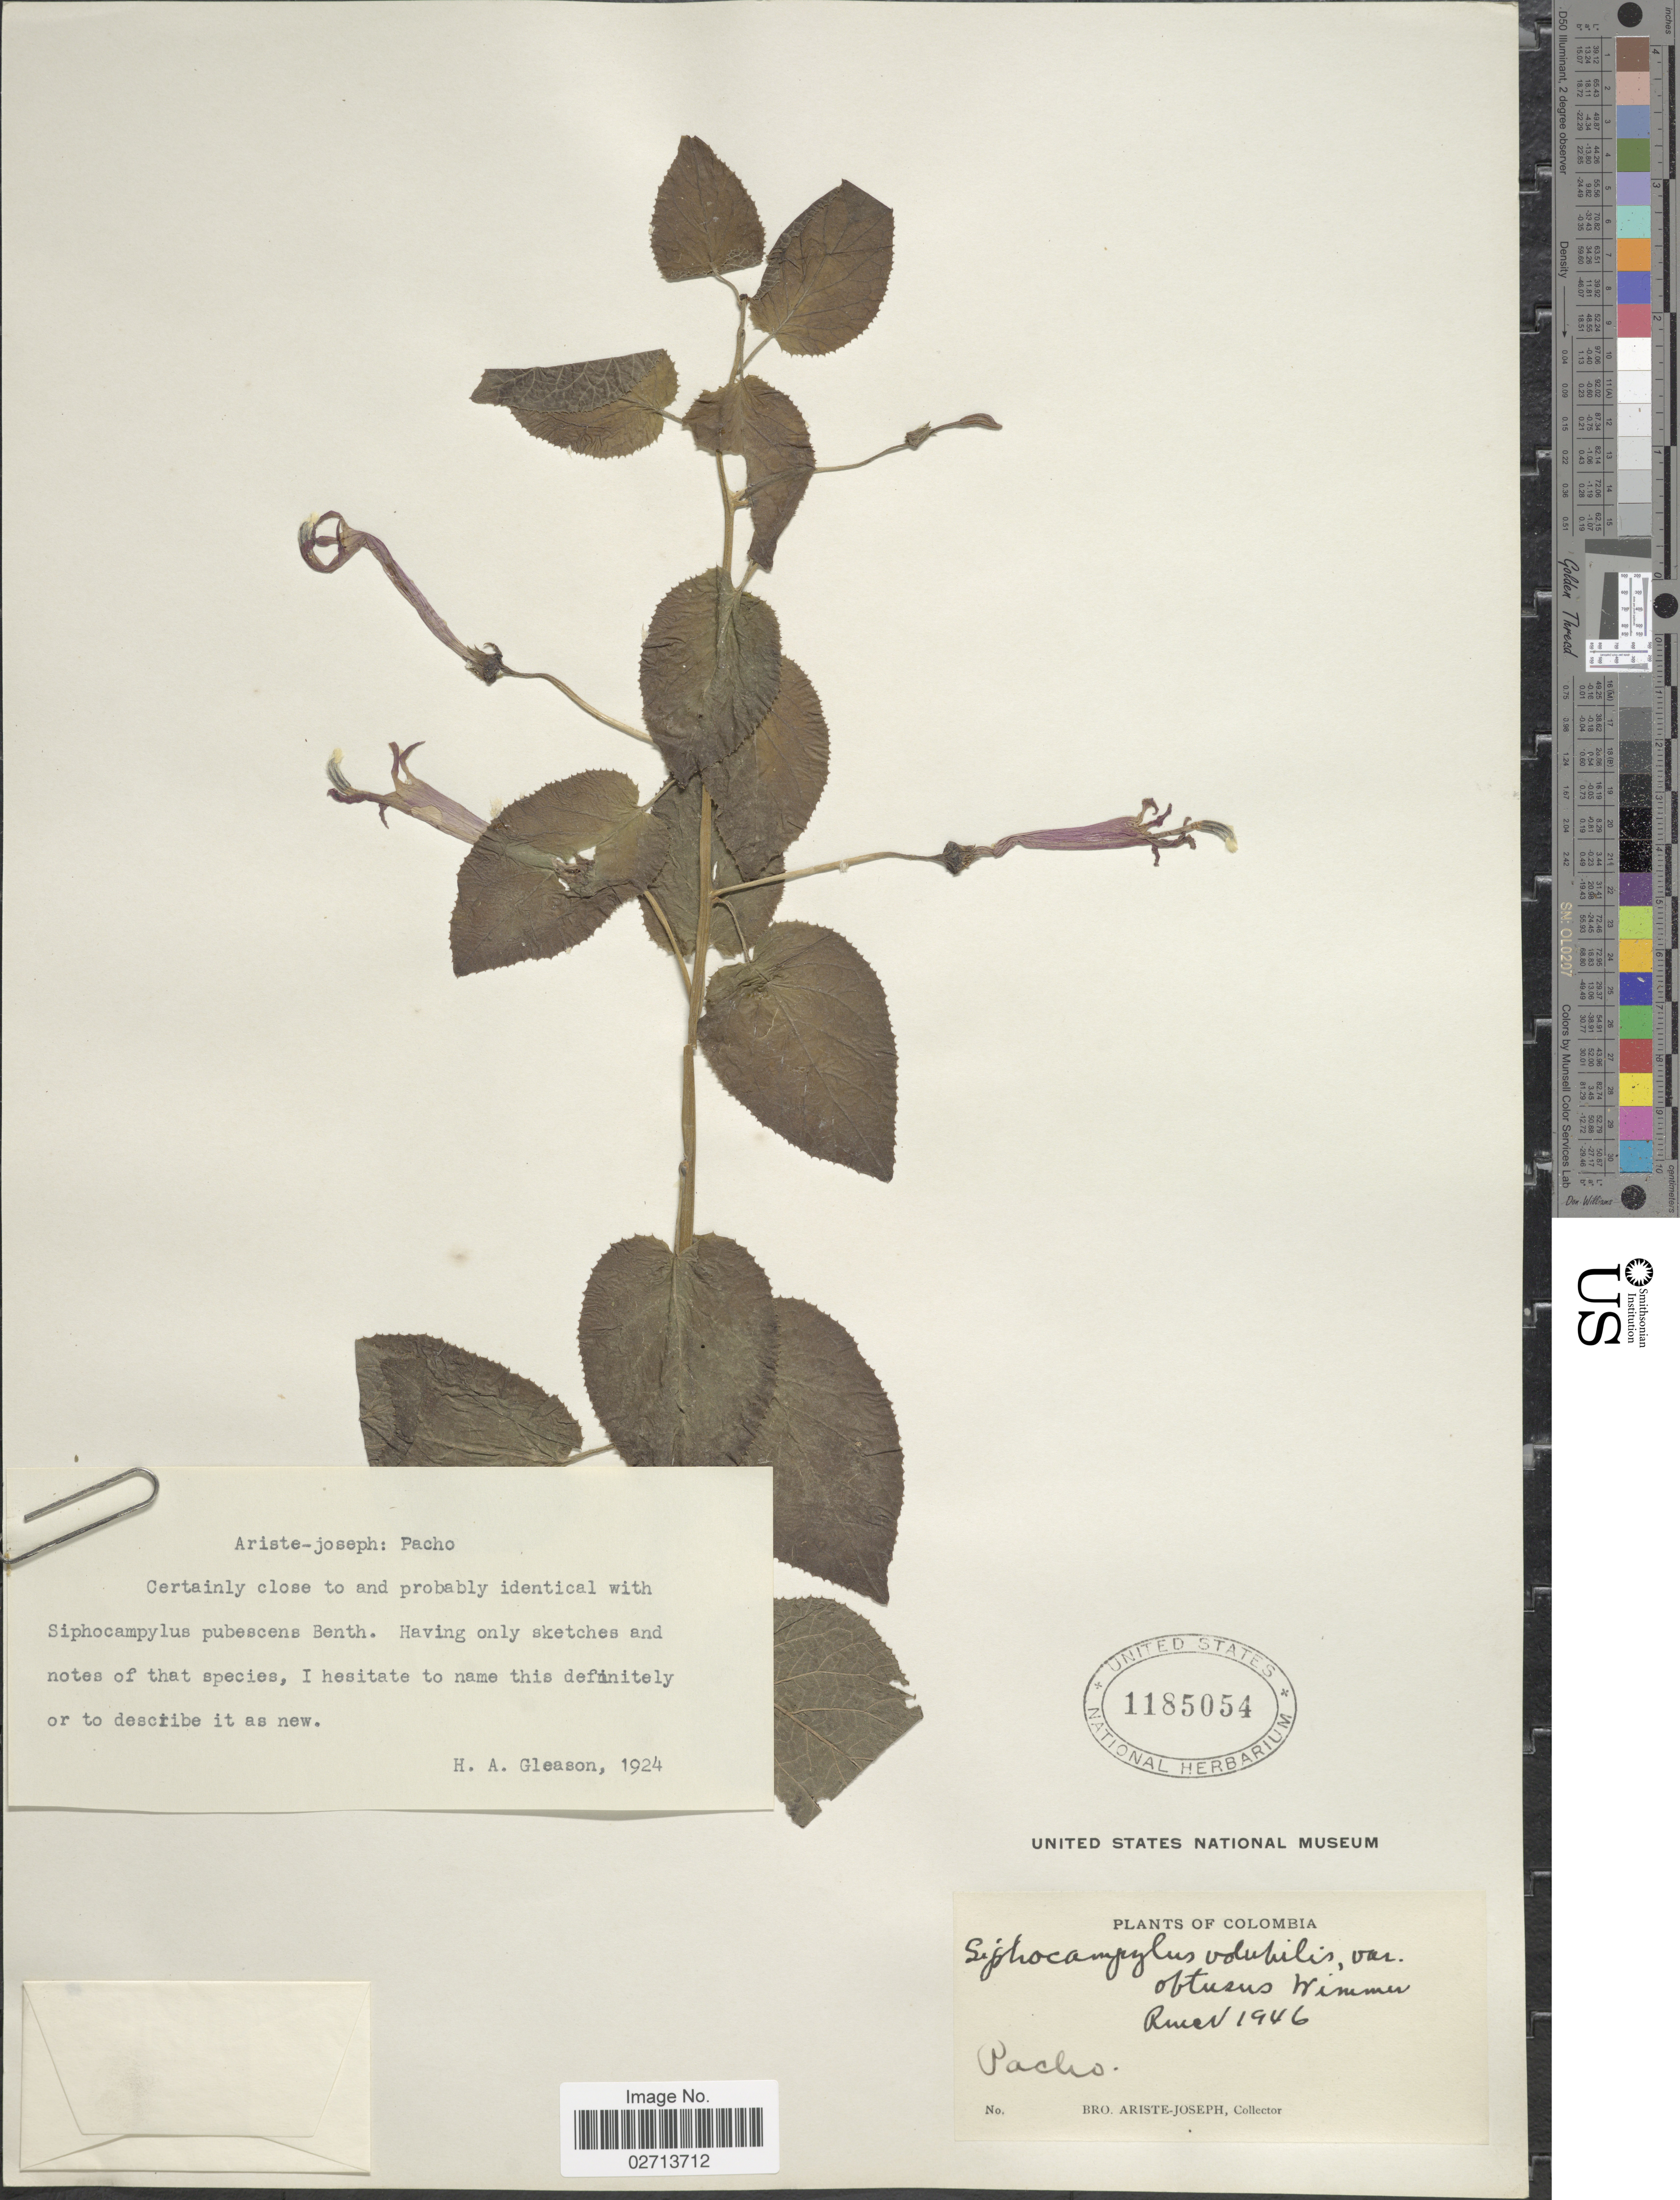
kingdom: Plantae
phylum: Tracheophyta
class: Magnoliopsida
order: Asterales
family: Campanulaceae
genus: Siphocampylus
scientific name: Siphocampylus cordatus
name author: (Willd. ex Schult.) E. Wimm.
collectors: Bro. Ariste-Joseph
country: Colombia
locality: Pacho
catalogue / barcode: US 1185054